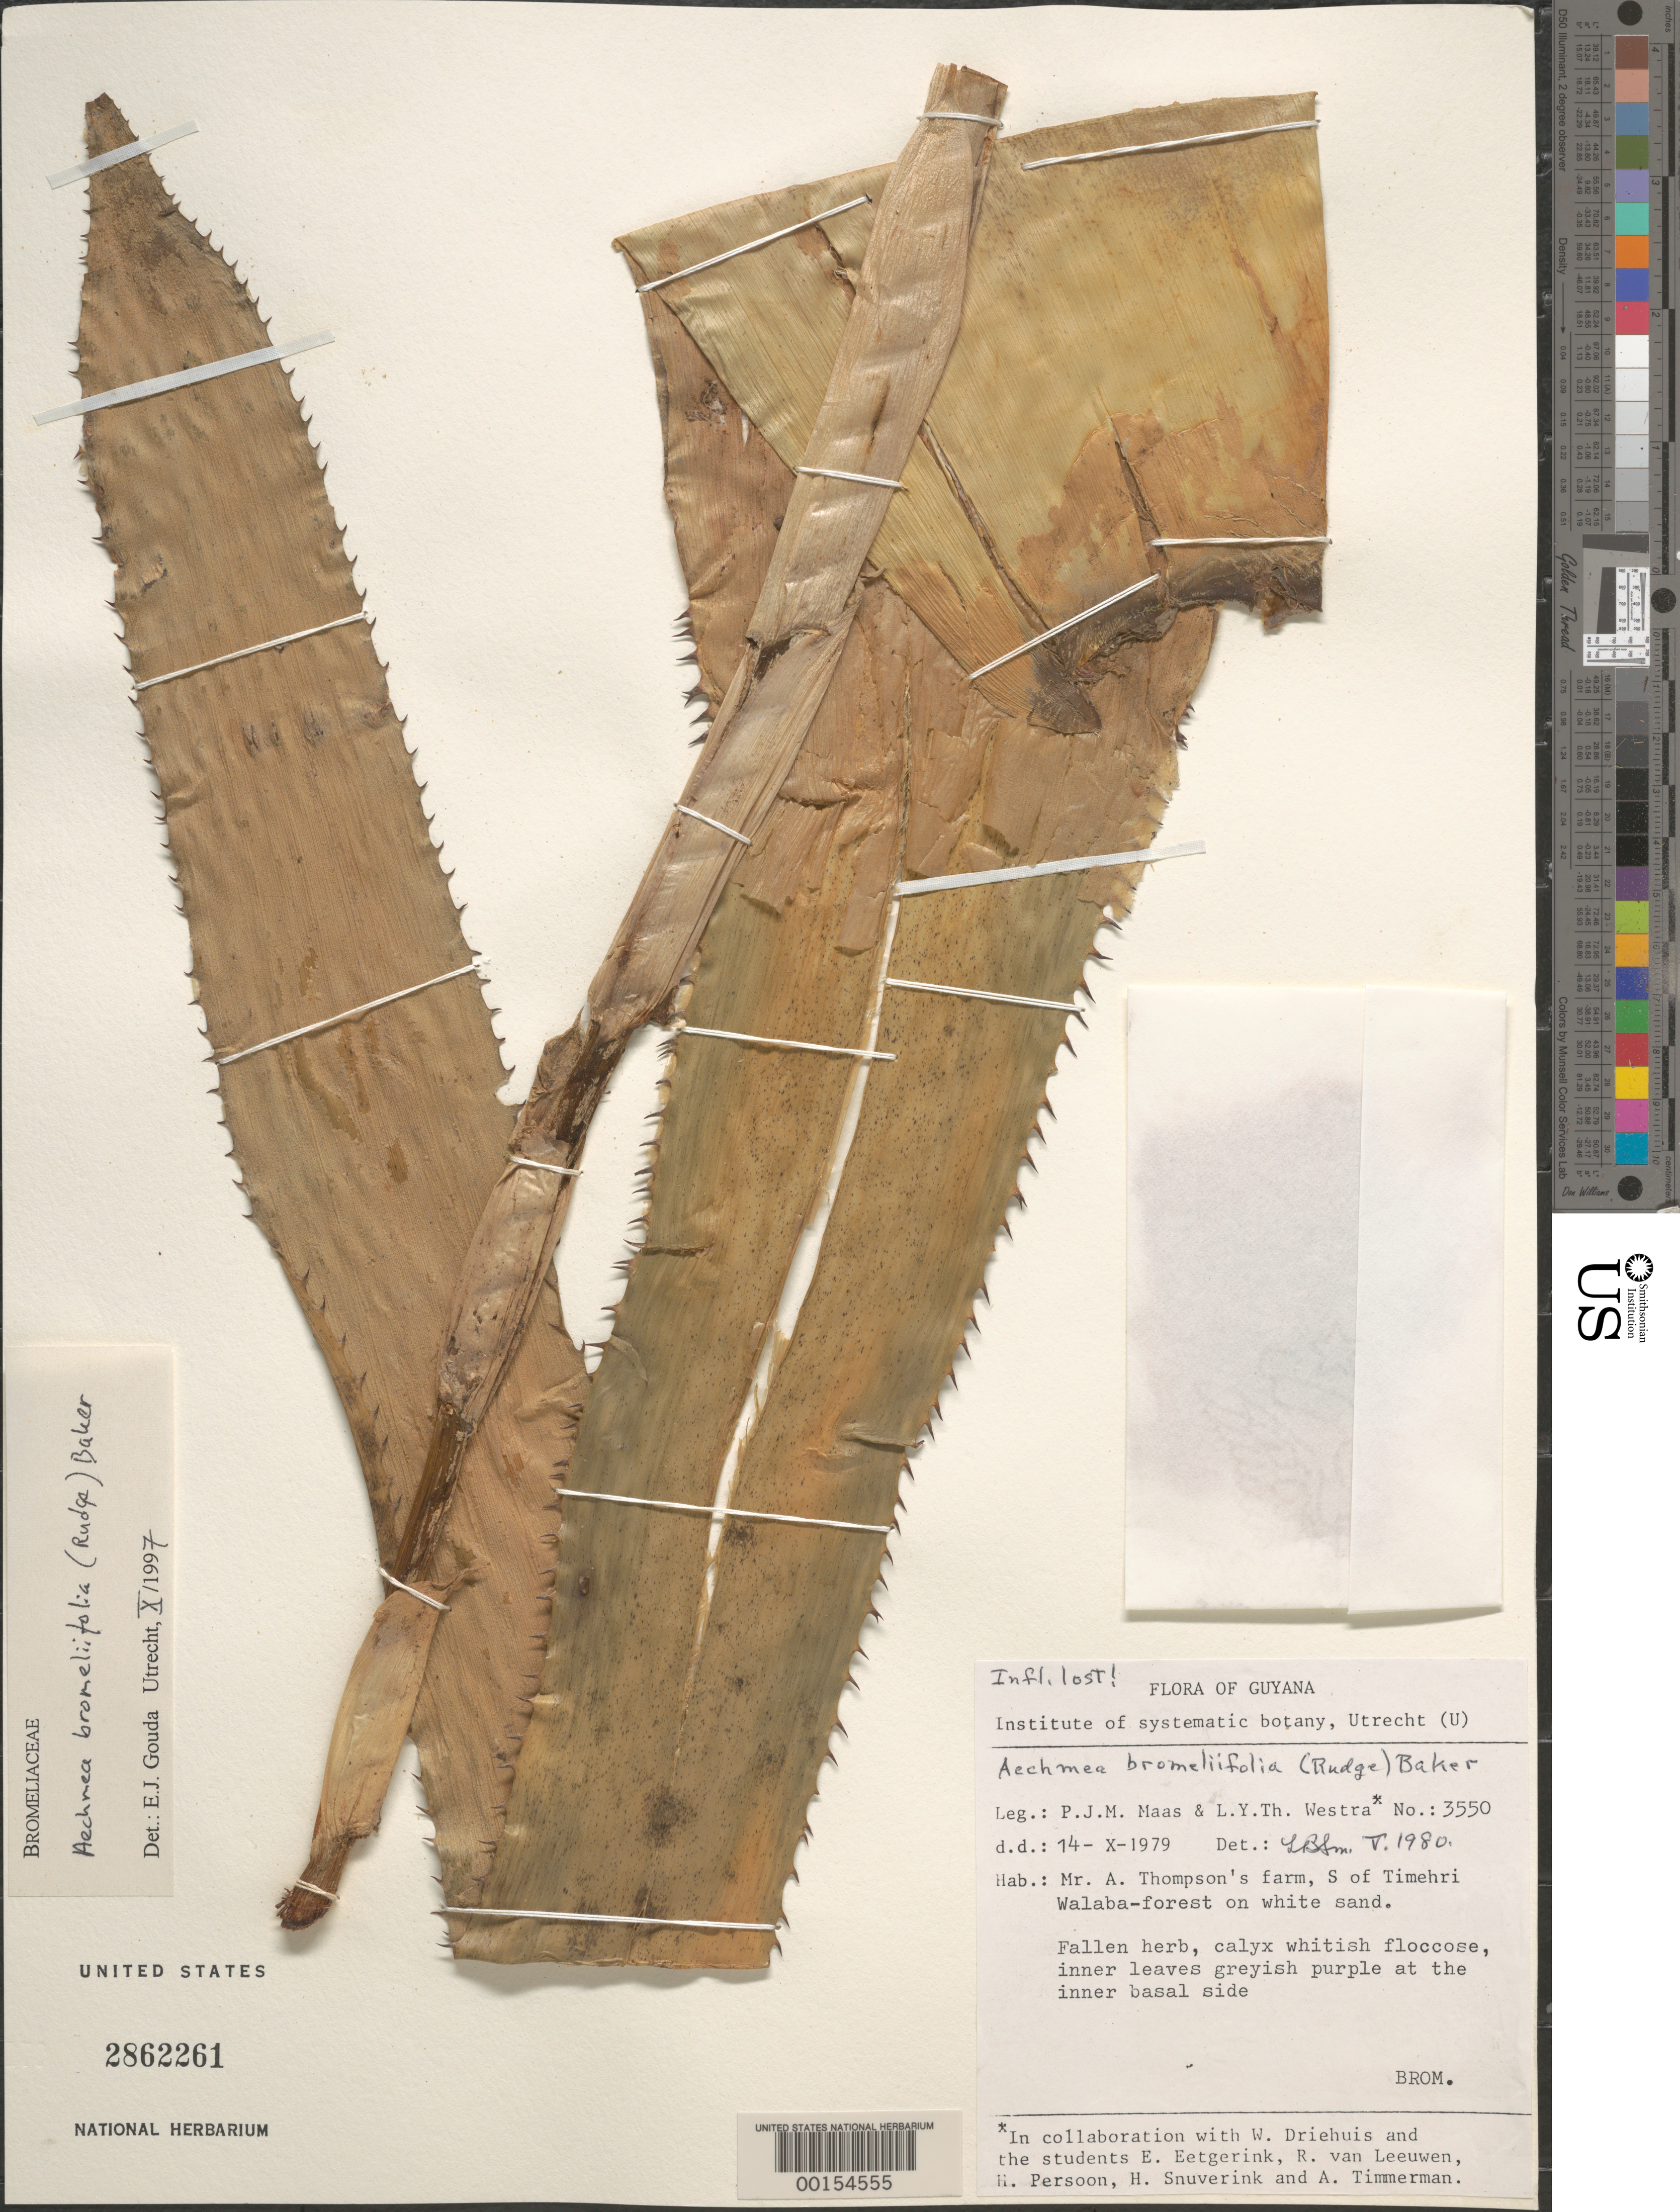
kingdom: Plantae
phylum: Tracheophyta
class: Liliopsida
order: Poales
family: Bromeliaceae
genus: Aechmea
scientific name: Aechmea bromeliifolia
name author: (Rudge) Baker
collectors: P. Maas & L. Y. T. Westra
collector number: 3550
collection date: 1979-10-14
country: Guyana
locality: Mr. A. Thompson's farm, S of Timehri Walaba-forest on white sand.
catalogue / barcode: US 2862261